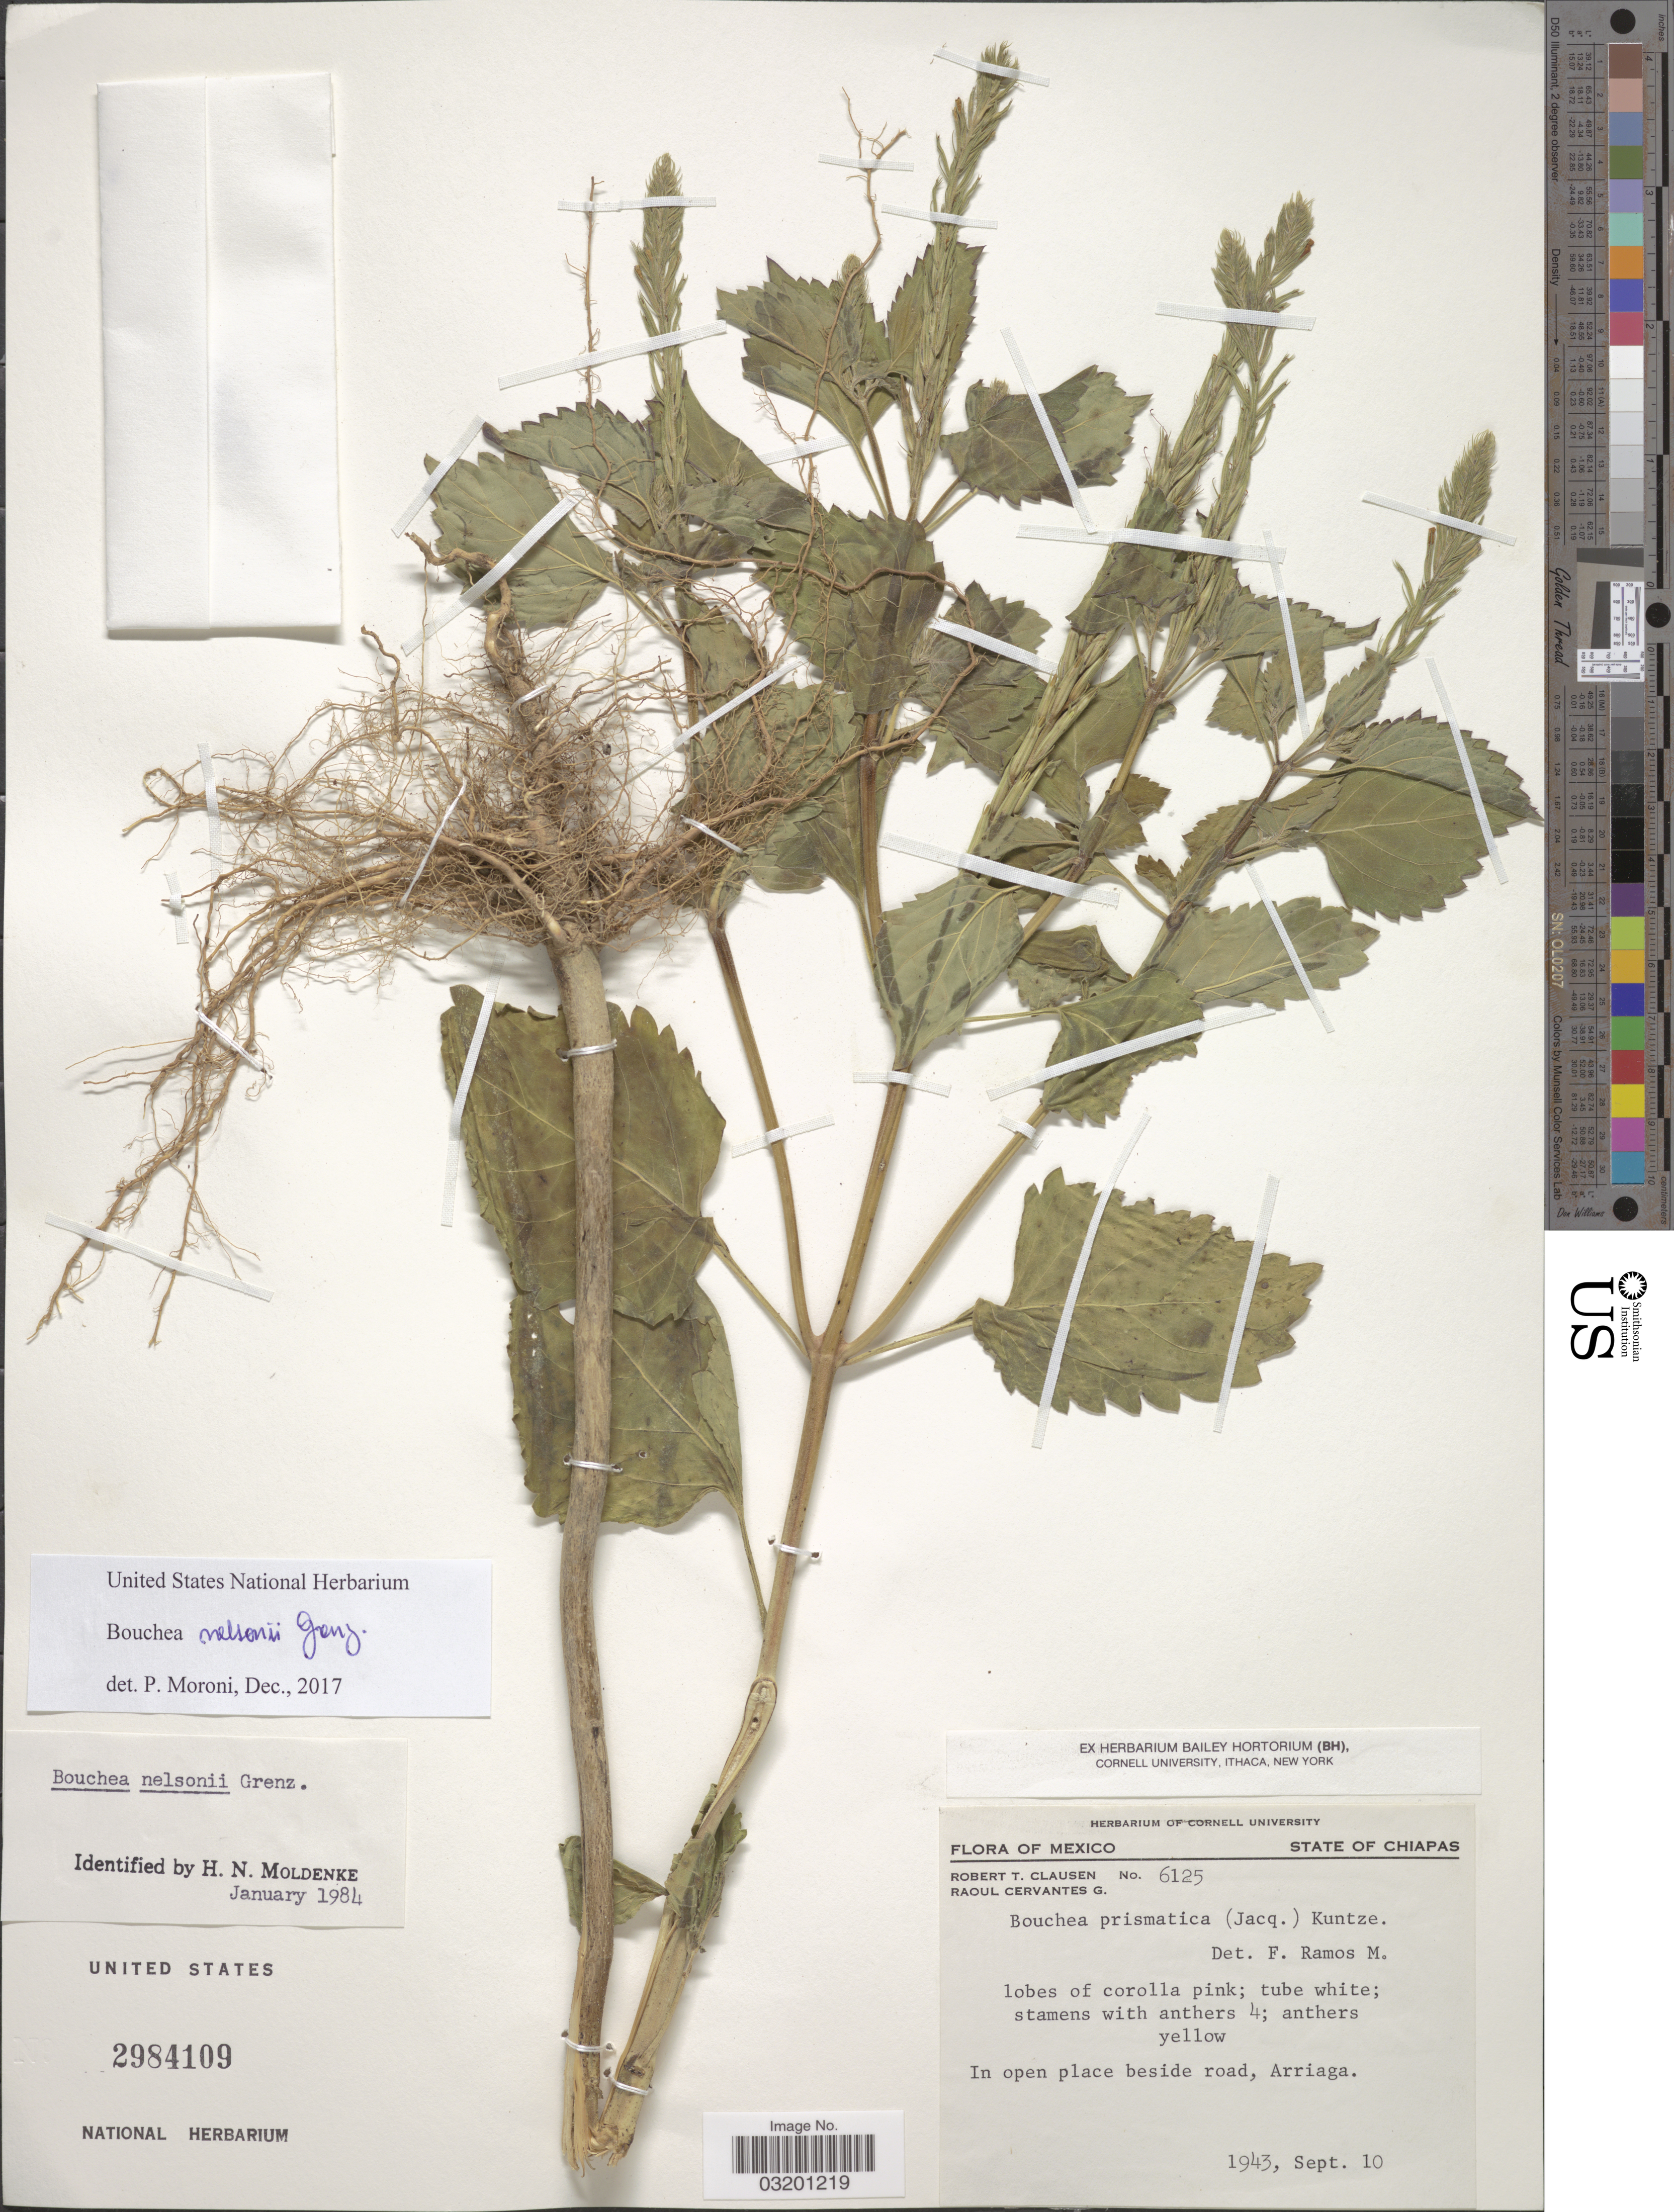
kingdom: Plantae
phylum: Tracheophyta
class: Magnoliopsida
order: Lamiales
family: Verbenaceae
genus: Bouchea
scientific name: Bouchea nelsonii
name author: Grenzeb.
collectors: R. T. Clausen & R. Cervantes G.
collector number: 6125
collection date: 1943-09-10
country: Mexico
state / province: Chiapas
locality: In open place beside road, Arriaga.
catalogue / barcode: US 2984109